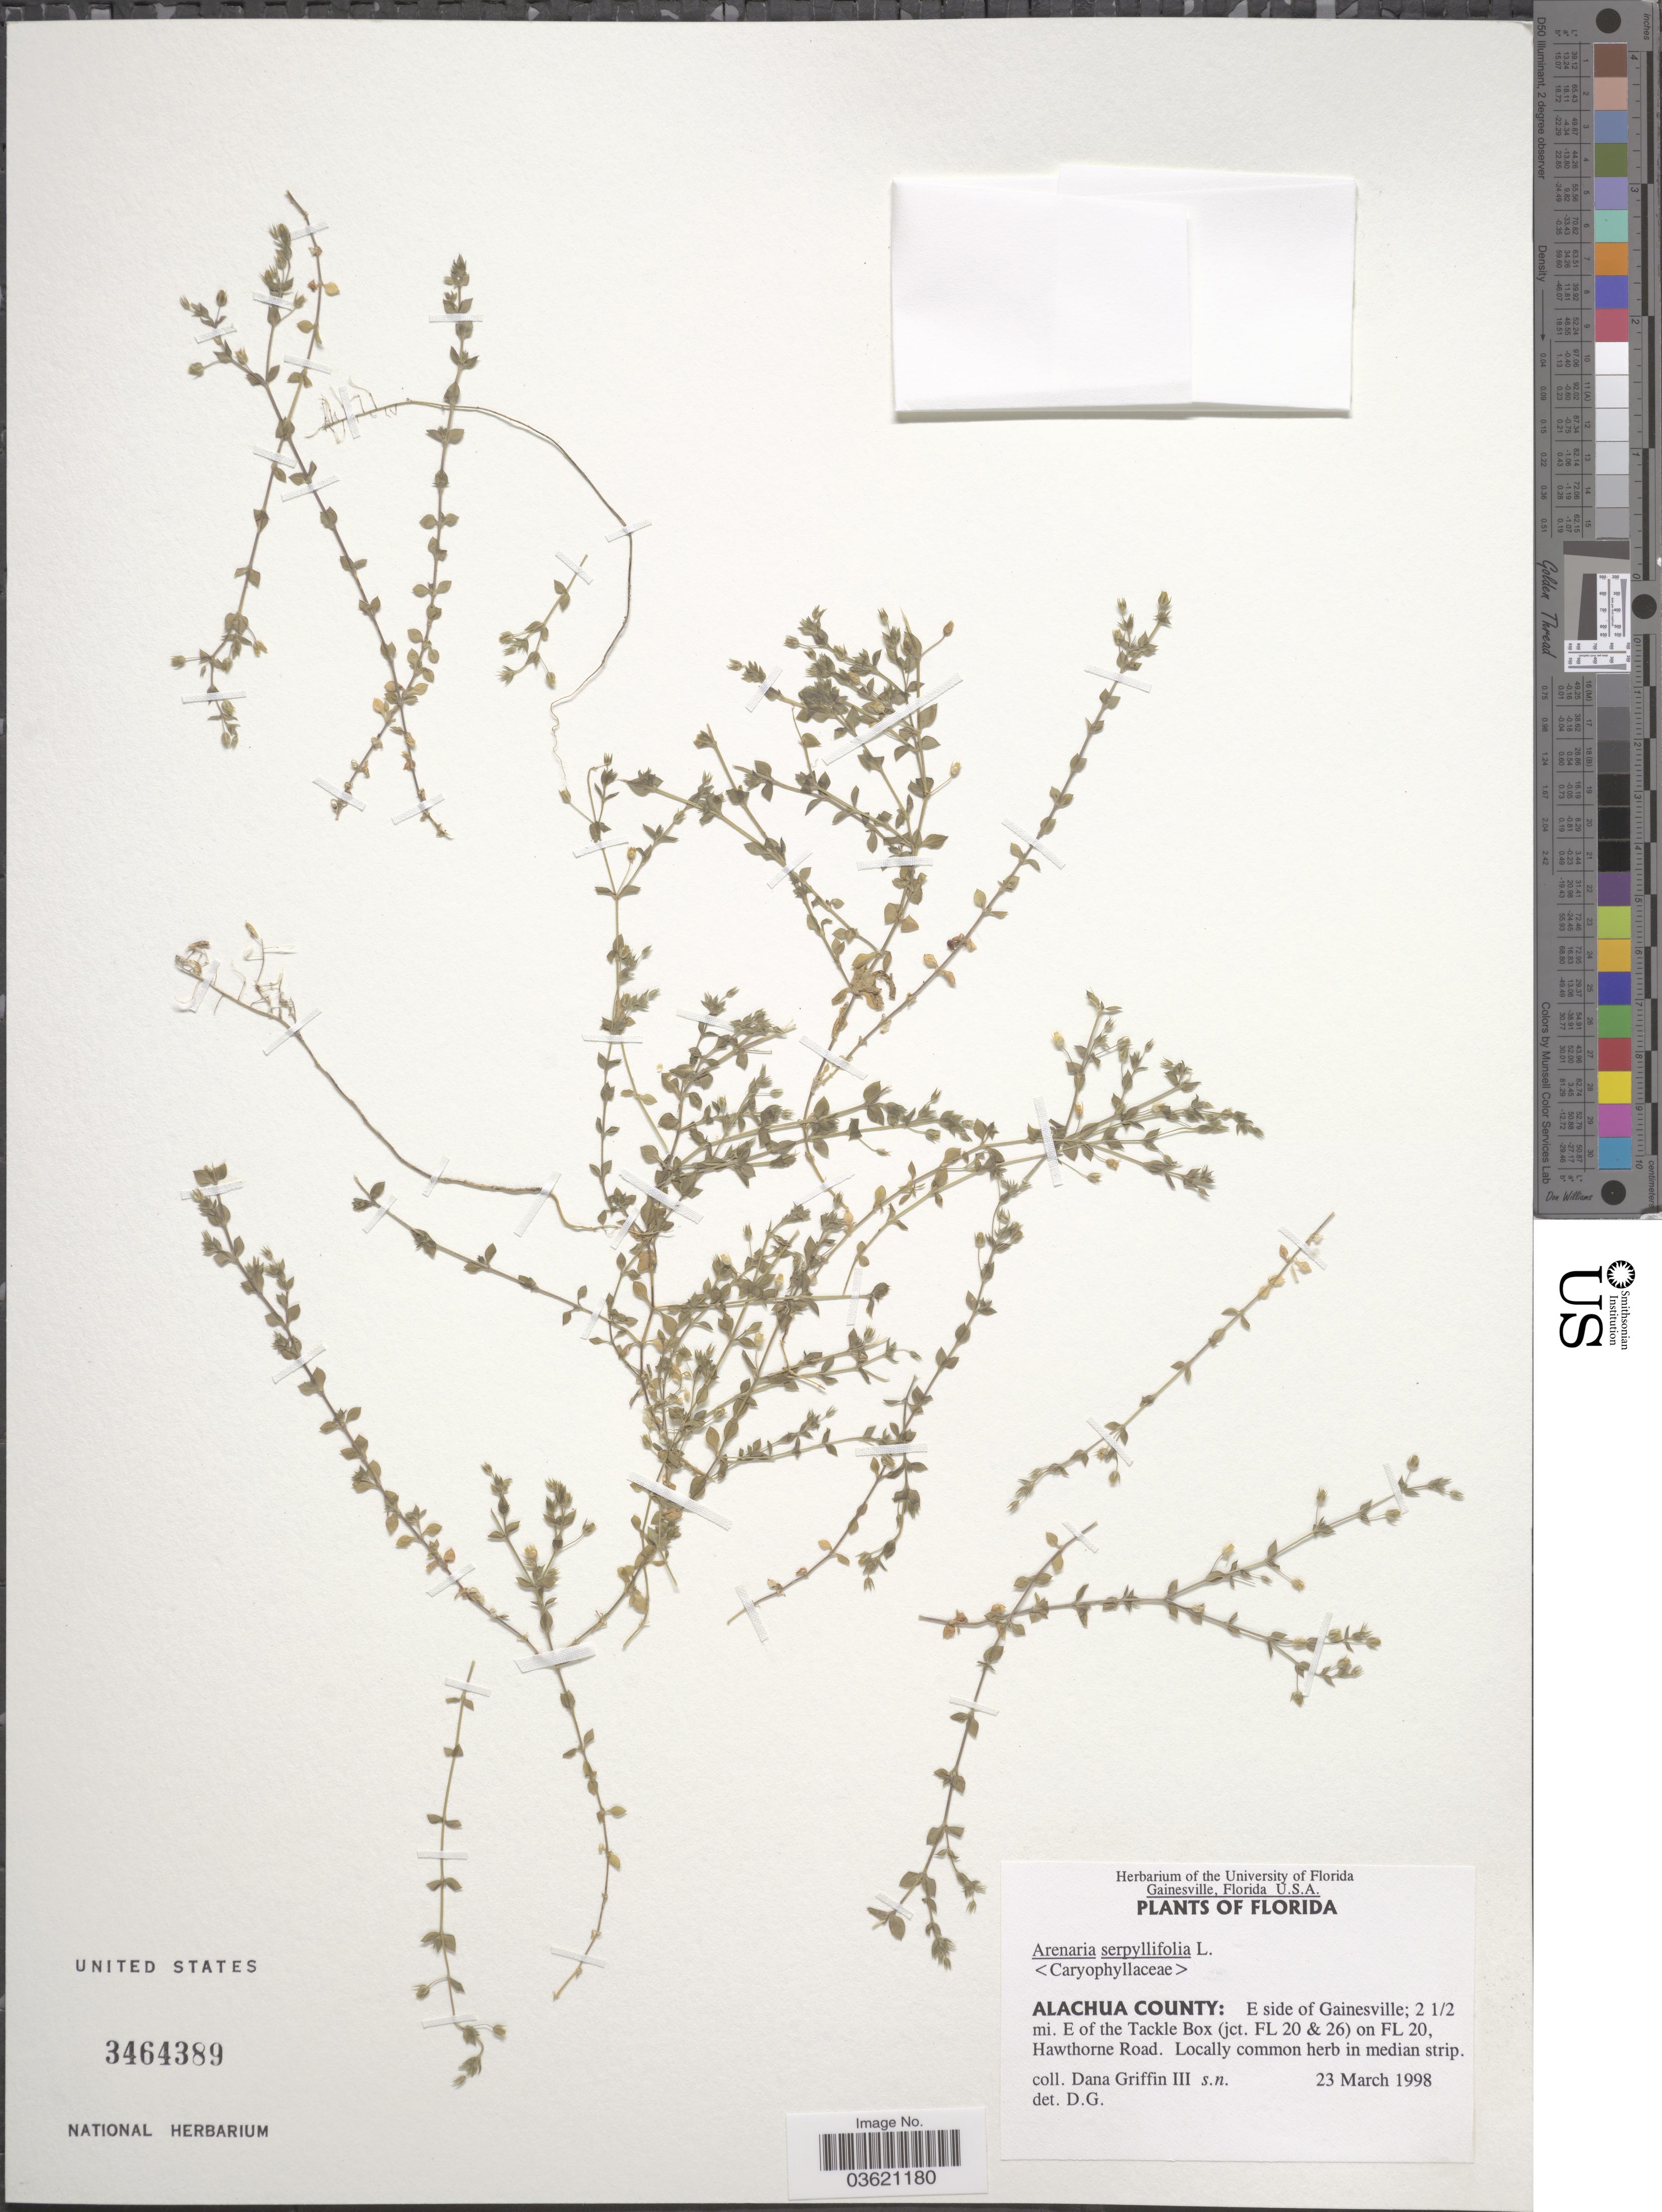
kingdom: Plantae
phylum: Tracheophyta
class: Magnoliopsida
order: Caryophyllales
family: Caryophyllaceae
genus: Arenaria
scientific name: Arenaria serpyllifolia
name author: L.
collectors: D. G. Griffin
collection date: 1998-03-23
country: United States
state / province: Florida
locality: Alachua County: E side of Gainesville; 2½ mi. E of the Tackle Box (jct. FL 20 & 26) on FL 20, Hawthorne Road.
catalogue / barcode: US 3464389